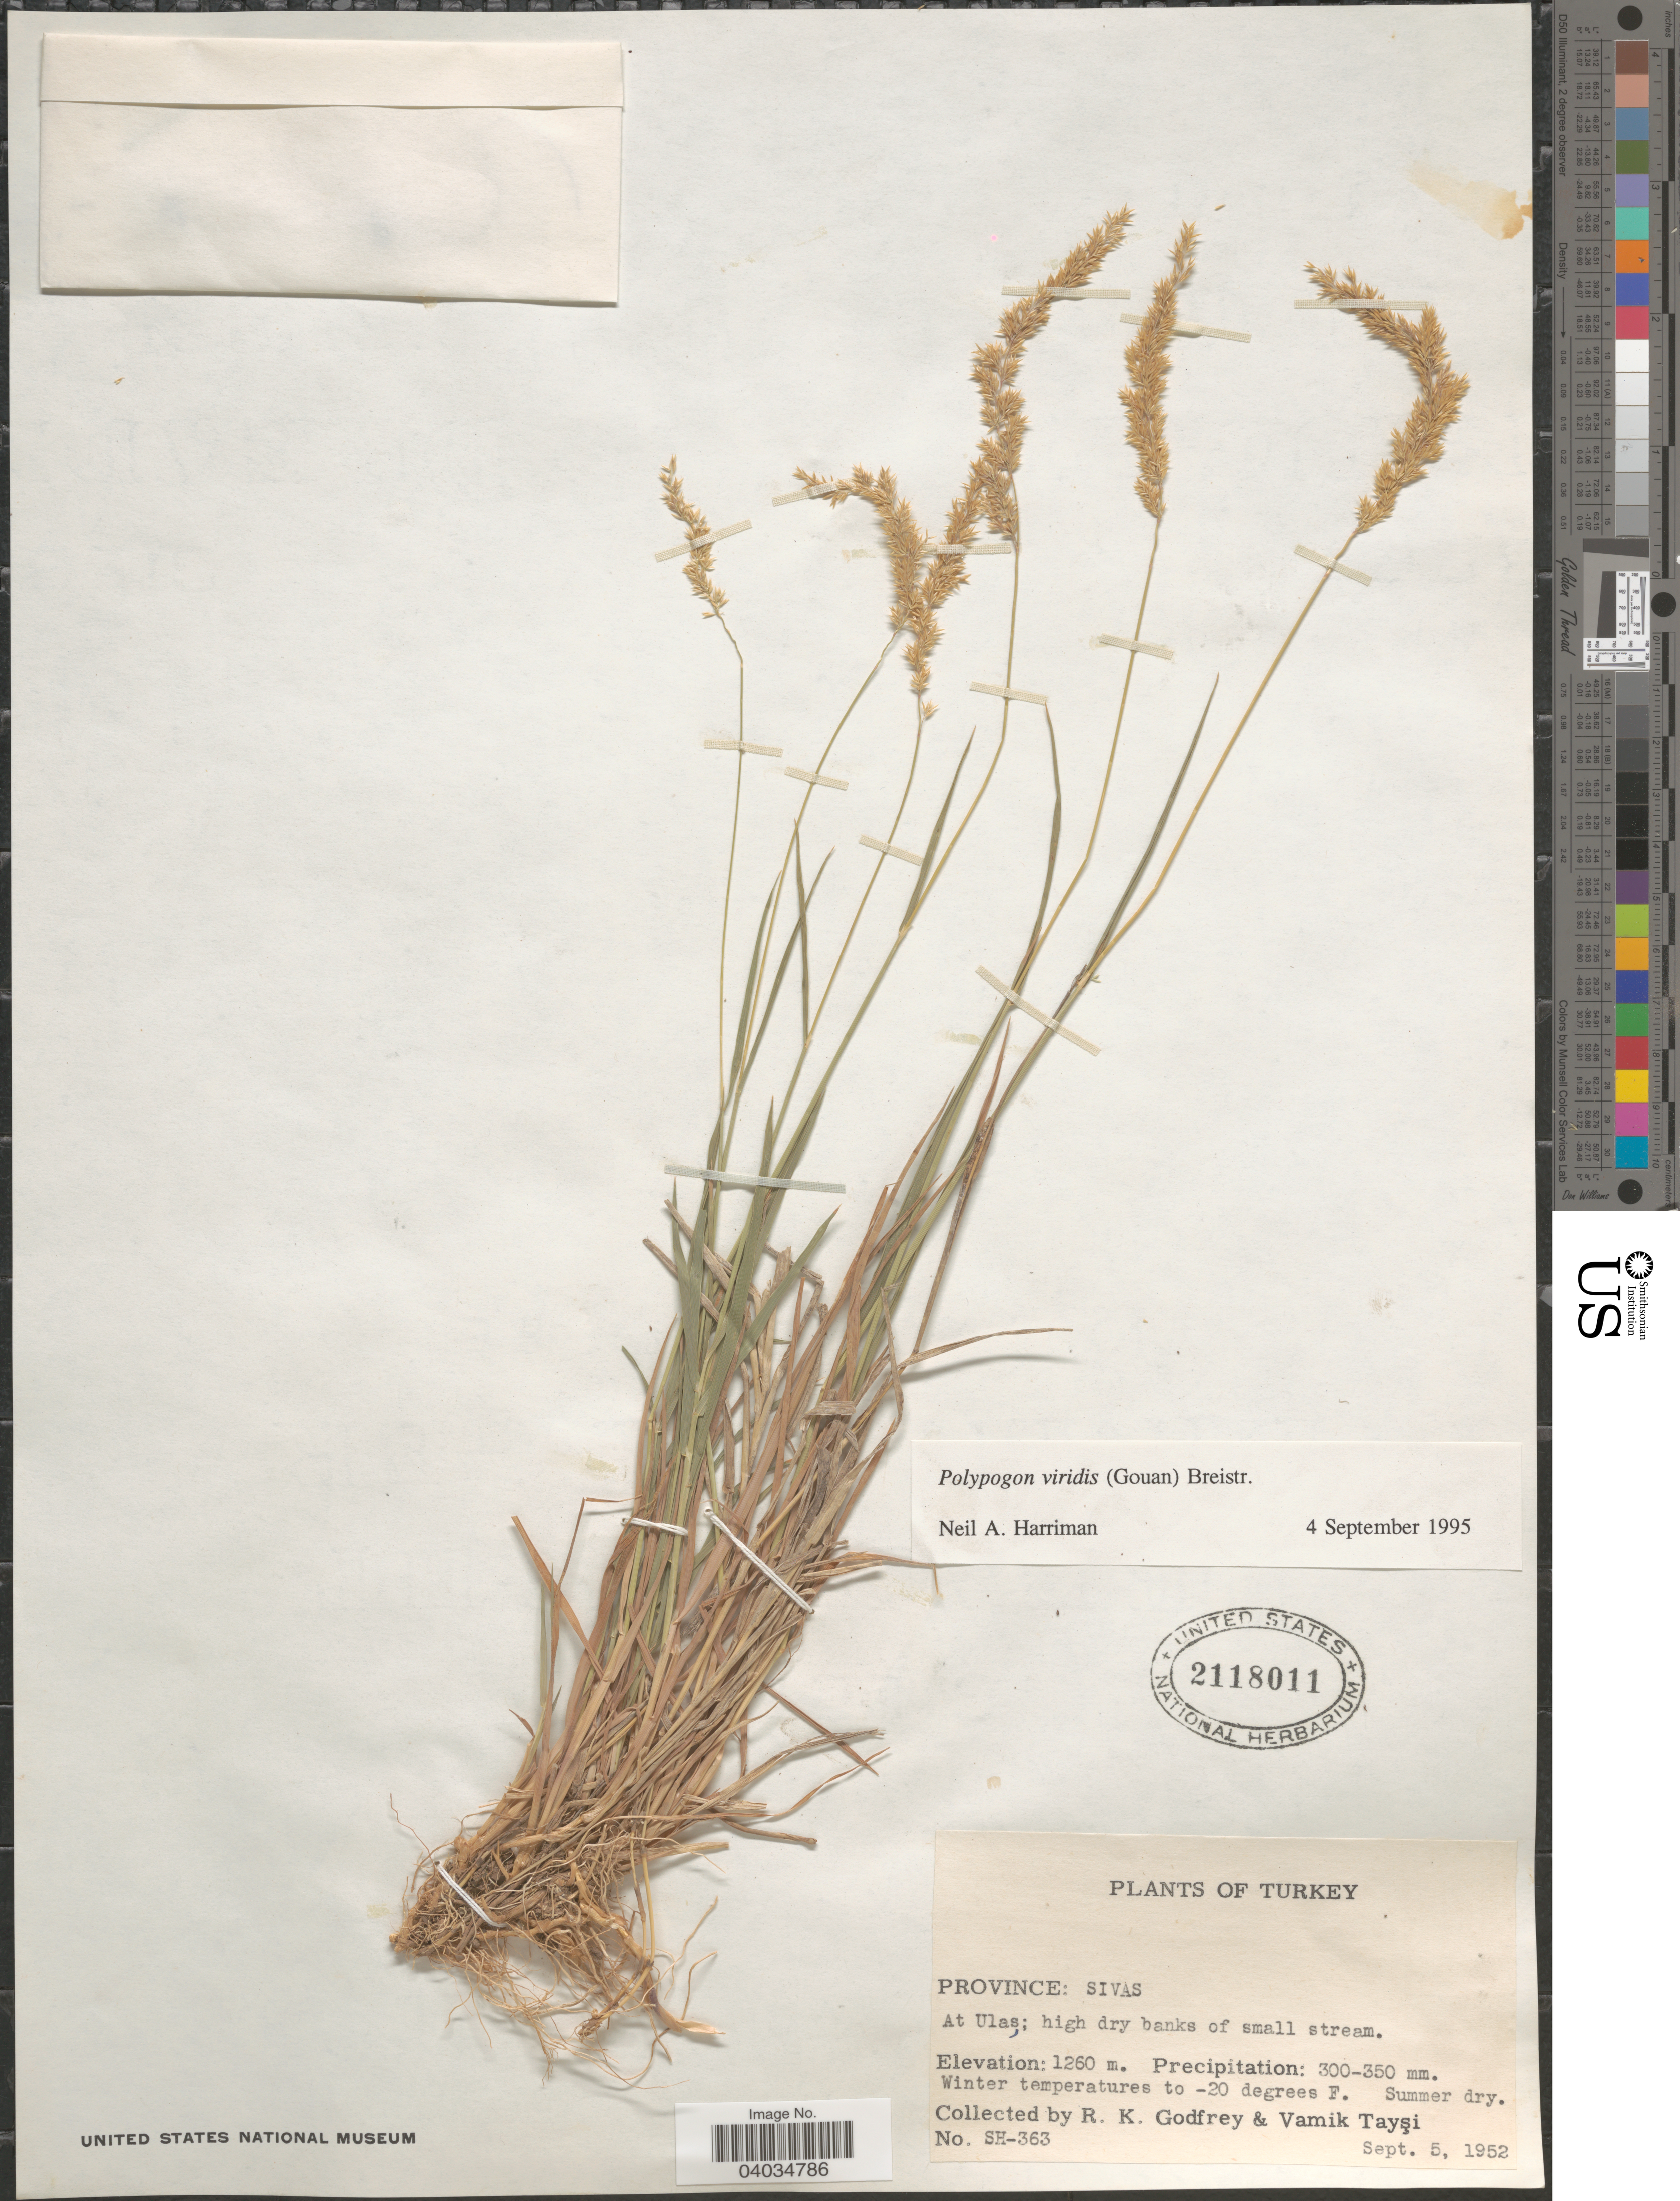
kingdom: Plantae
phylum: Tracheophyta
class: Liliopsida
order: Poales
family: Poaceae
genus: Polypogon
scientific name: Polypogon viridis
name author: (Gouan) Breistroffer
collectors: R. K. Godfrey & V. Taysi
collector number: SH-363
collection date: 1952-09-05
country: Turkey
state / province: Sivas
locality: At Ulaş.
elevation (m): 1260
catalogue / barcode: US 2118011